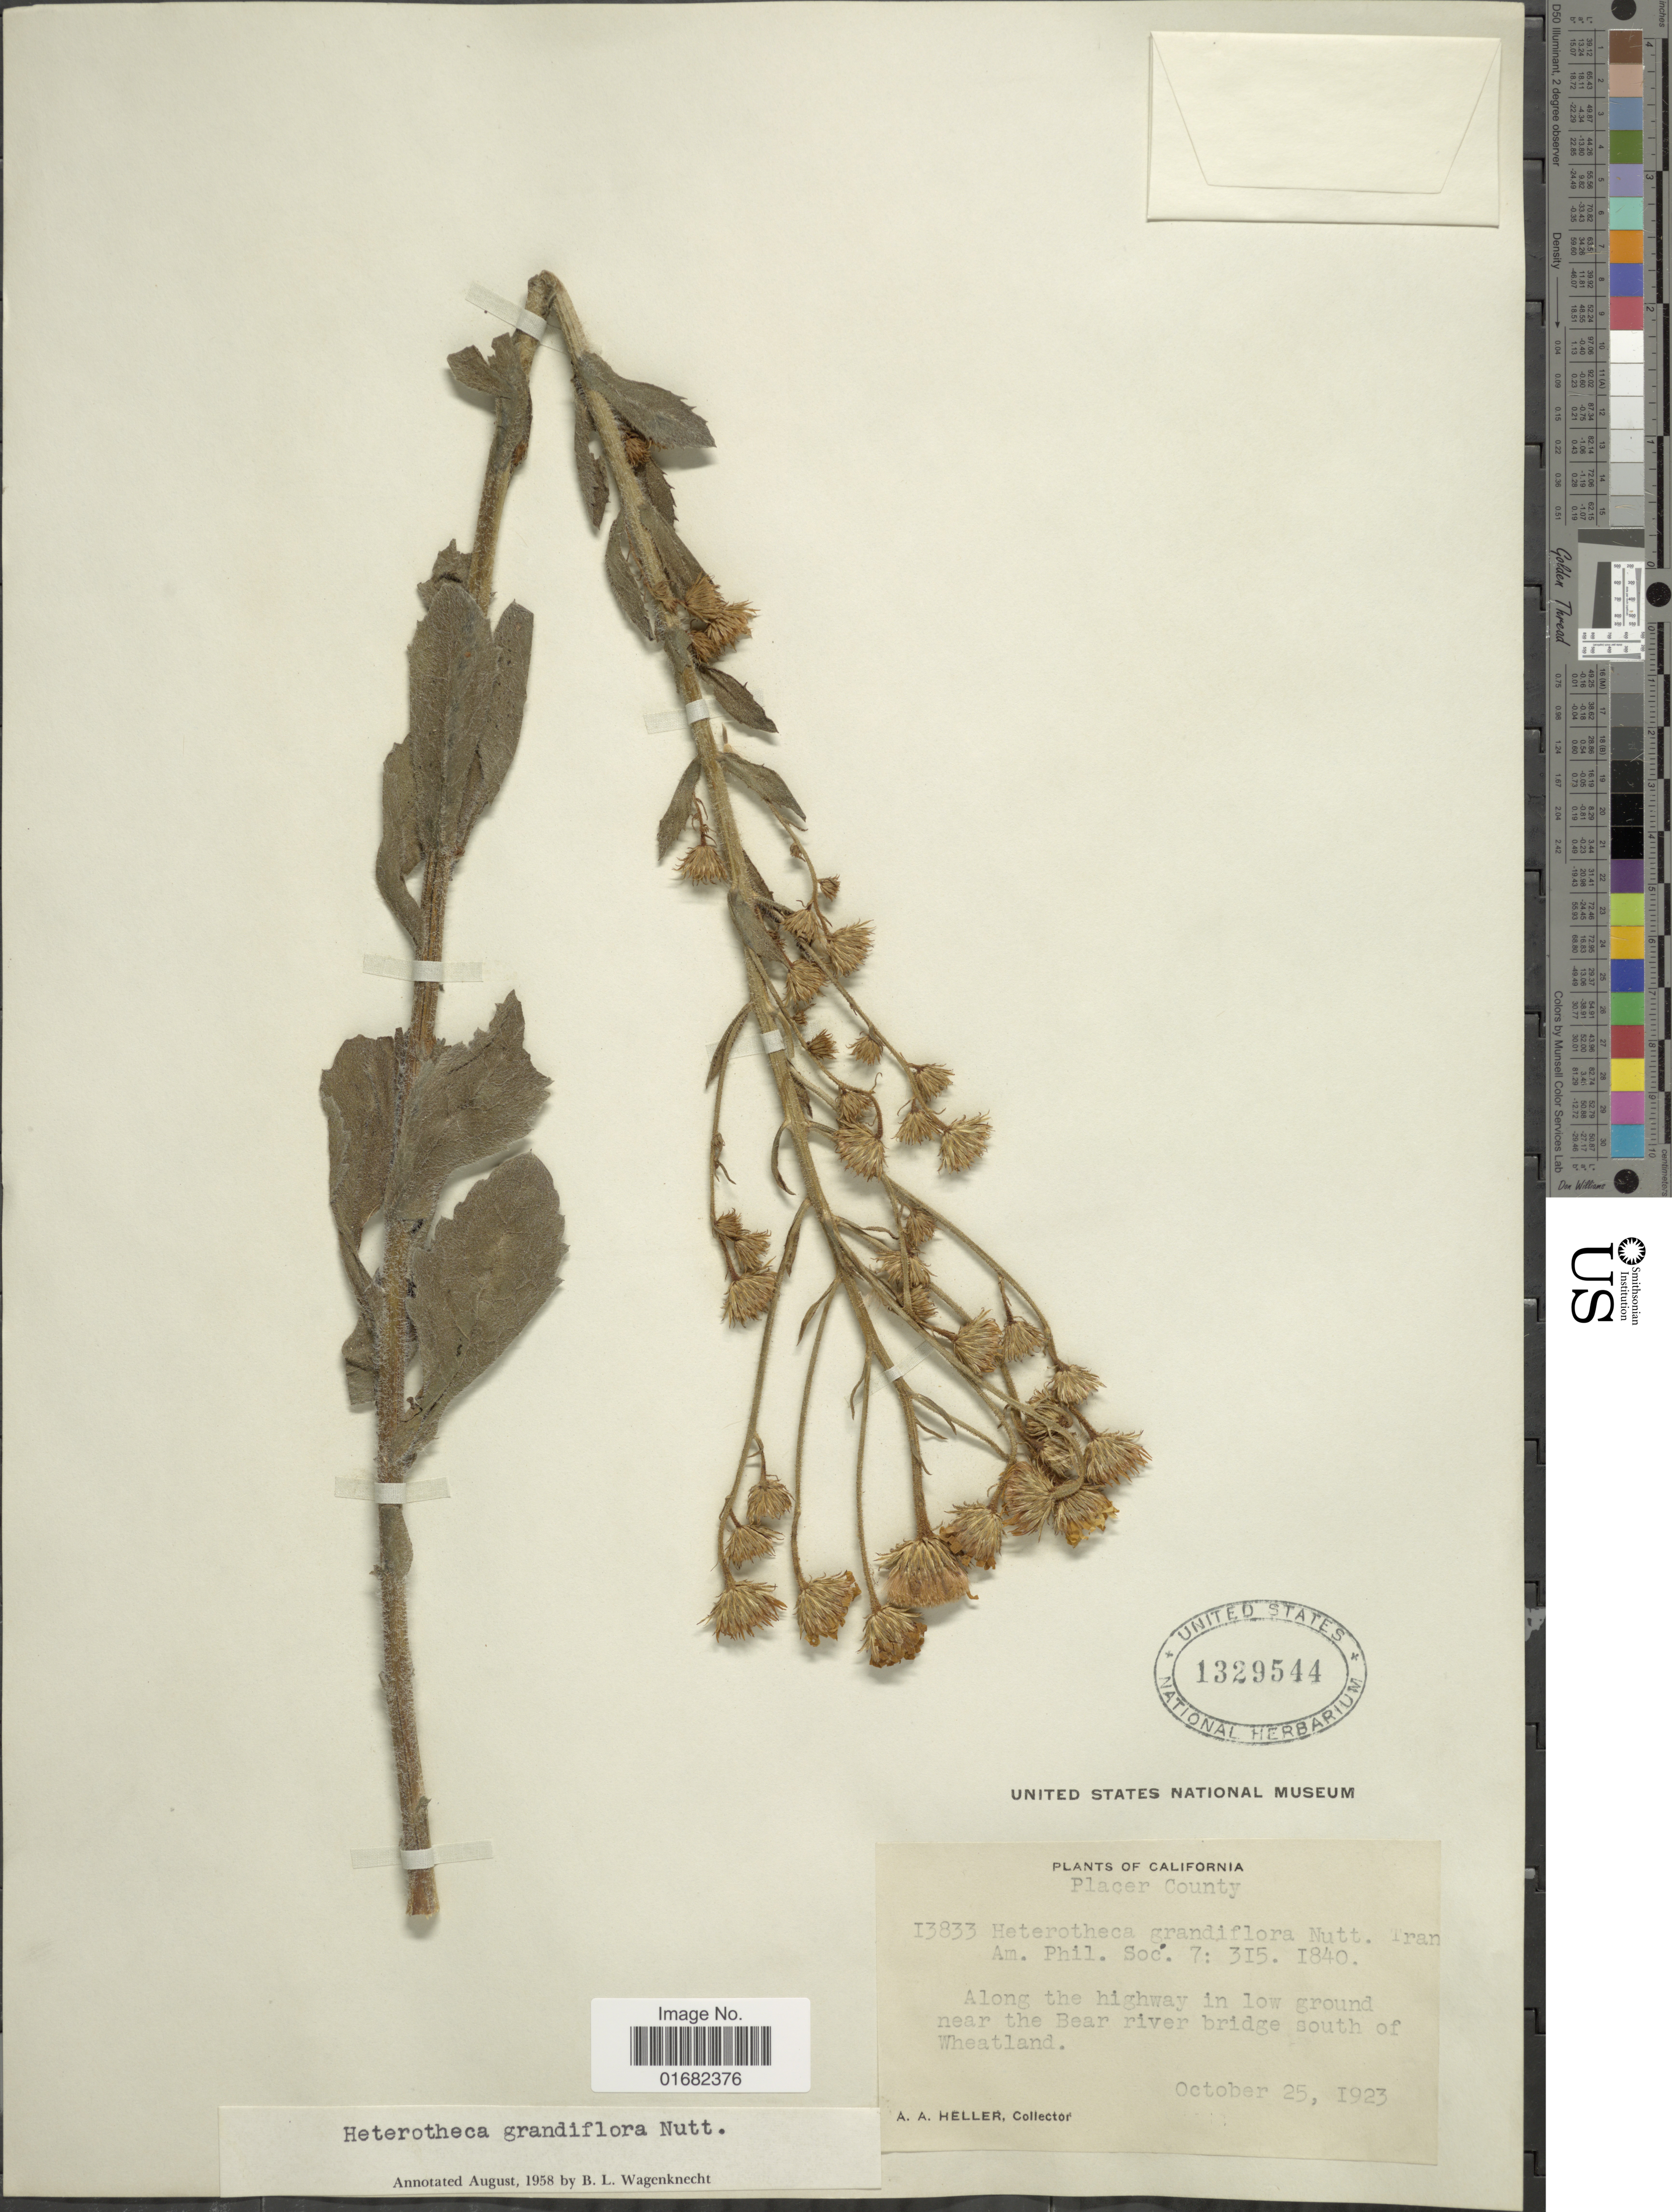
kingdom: Plantae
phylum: Tracheophyta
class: Magnoliopsida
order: Asterales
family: Asteraceae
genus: Heterotheca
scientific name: Heterotheca grandiflora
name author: Nutt.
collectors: A. A. Heller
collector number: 13833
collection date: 1923-10-25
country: United States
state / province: California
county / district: Placer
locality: Placer County. Along the highway in low ground near the Bear river bridge south of Wheatland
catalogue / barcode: US 1329544